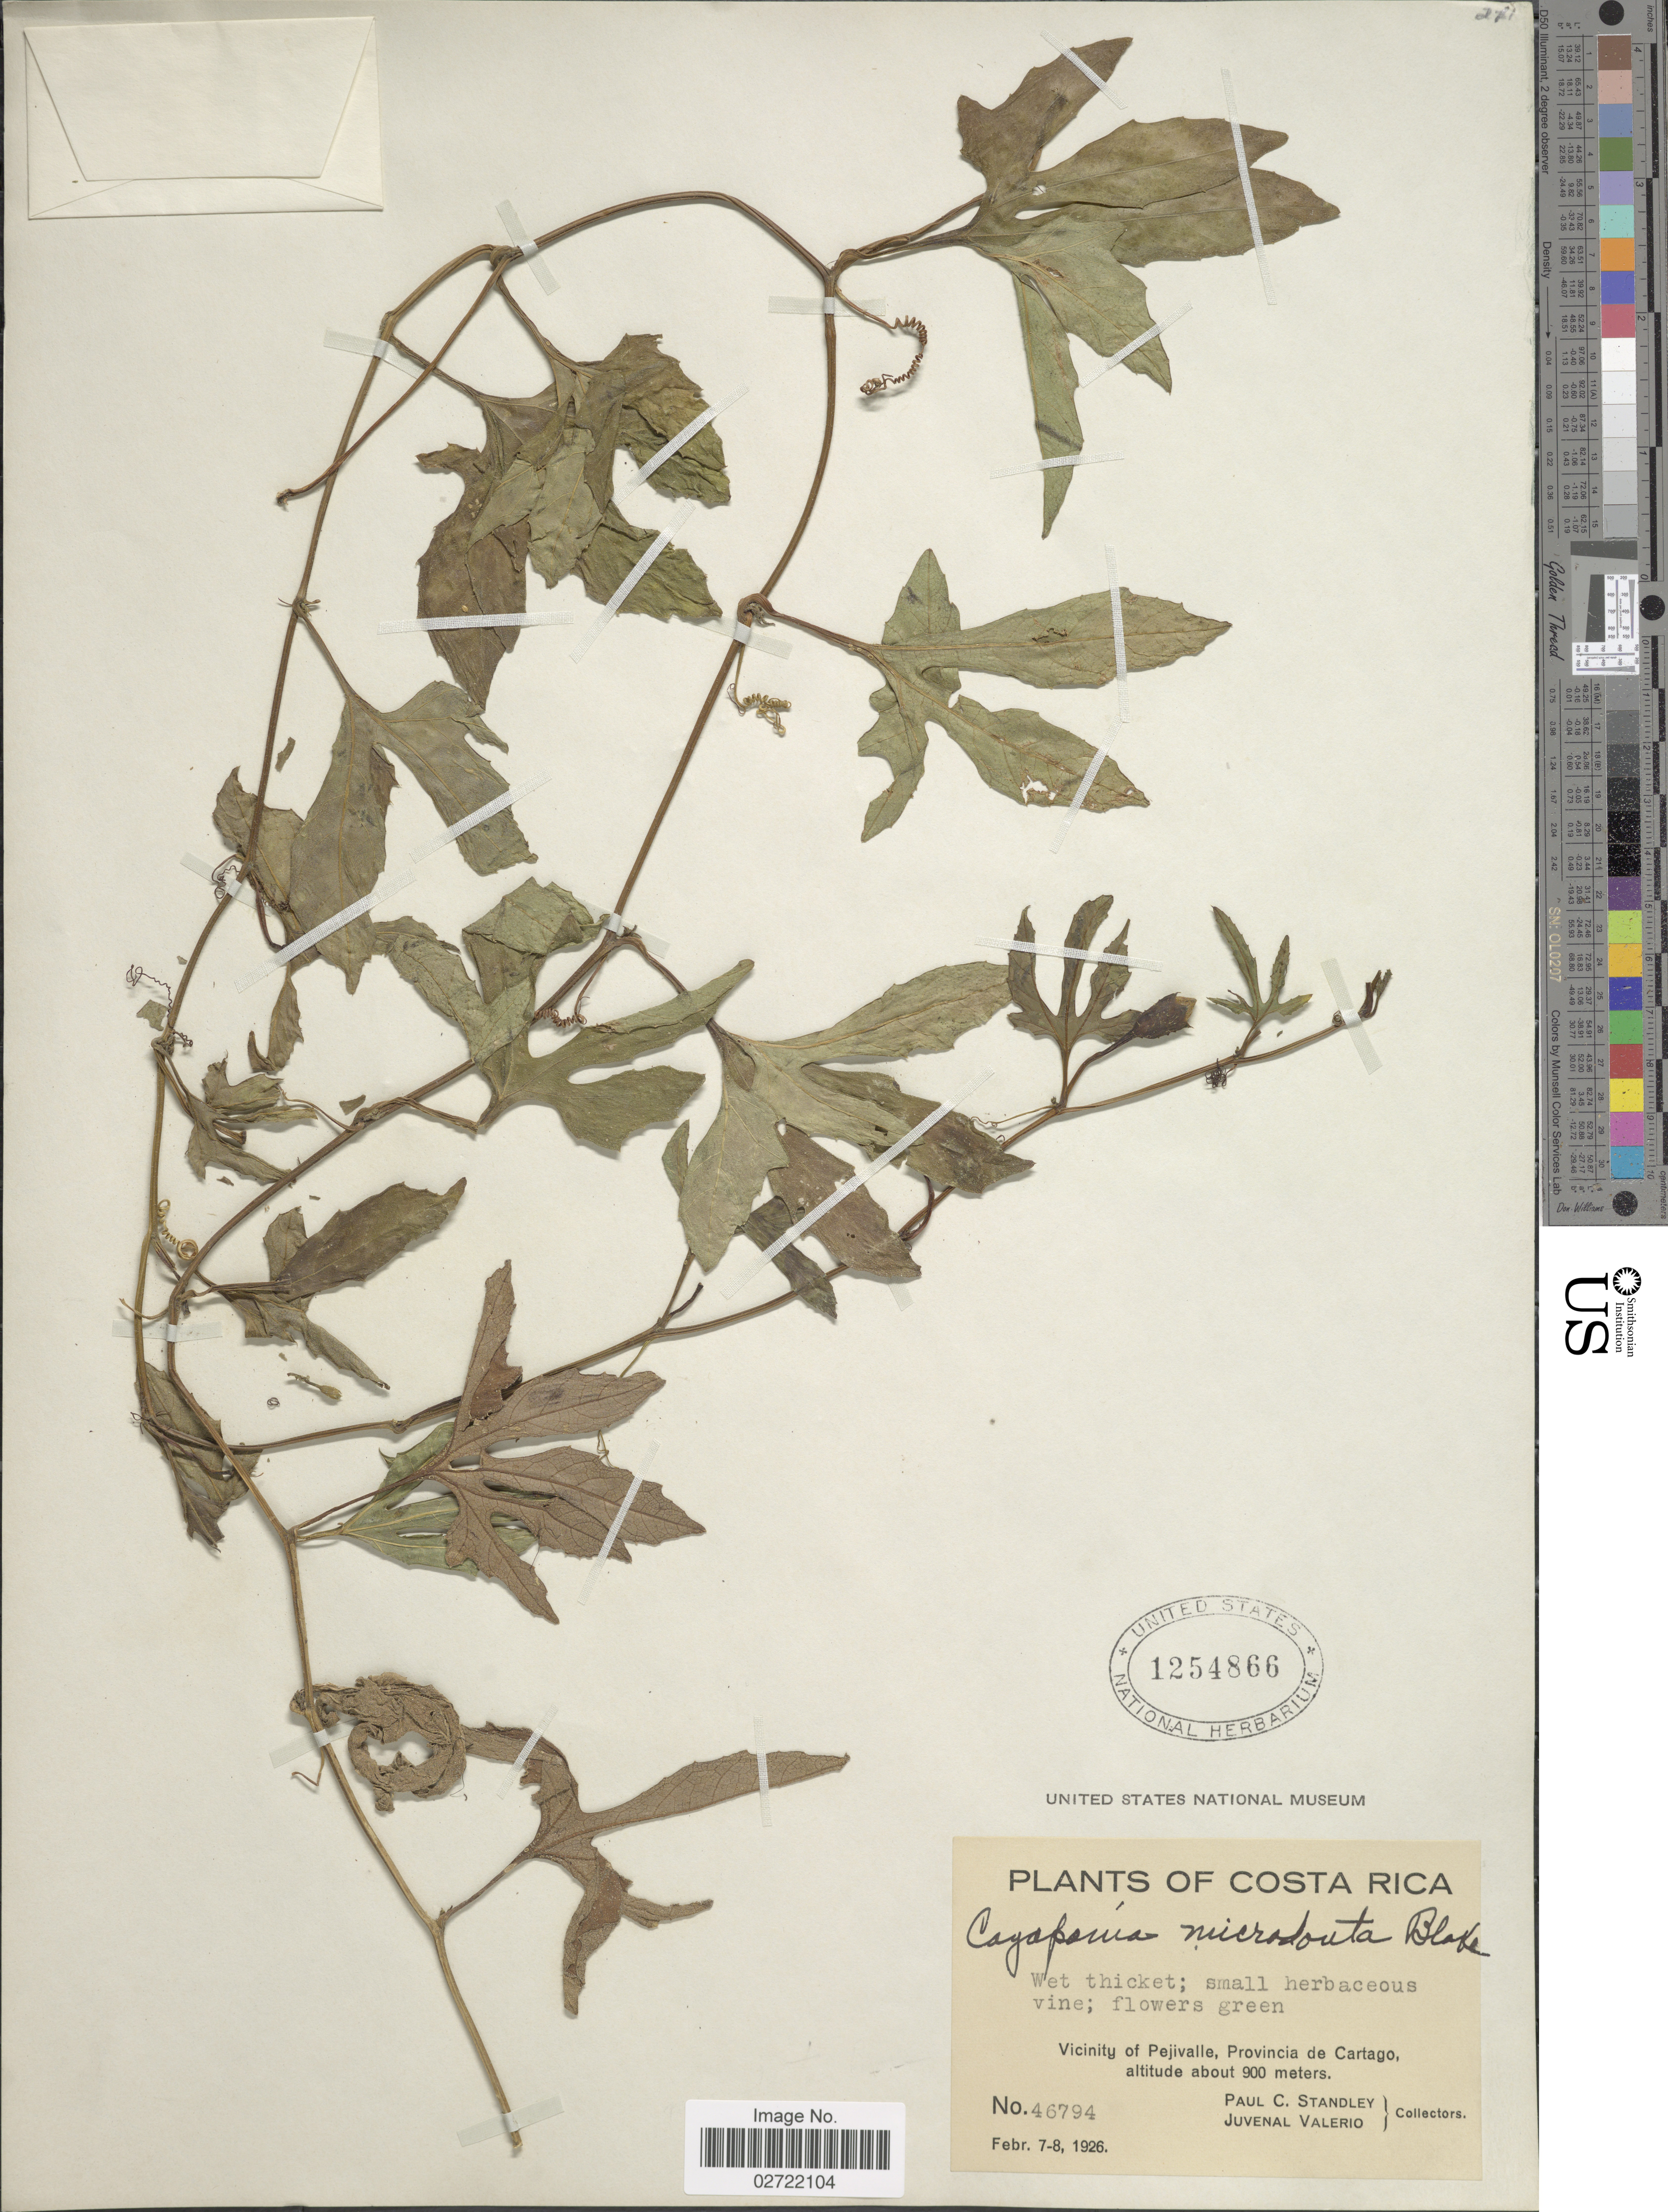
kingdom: Plantae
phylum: Tracheophyta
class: Magnoliopsida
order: Cucurbitales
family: Cucurbitaceae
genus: Cayaponia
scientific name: Cayaponia microdonta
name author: S.F. Blake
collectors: P. C. Standley & J. Valerio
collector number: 46794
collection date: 1926-02-07/1926-02-08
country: Costa Rica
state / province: Cartago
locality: Vicinity of Pejivalle.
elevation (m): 900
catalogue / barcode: US 1254866